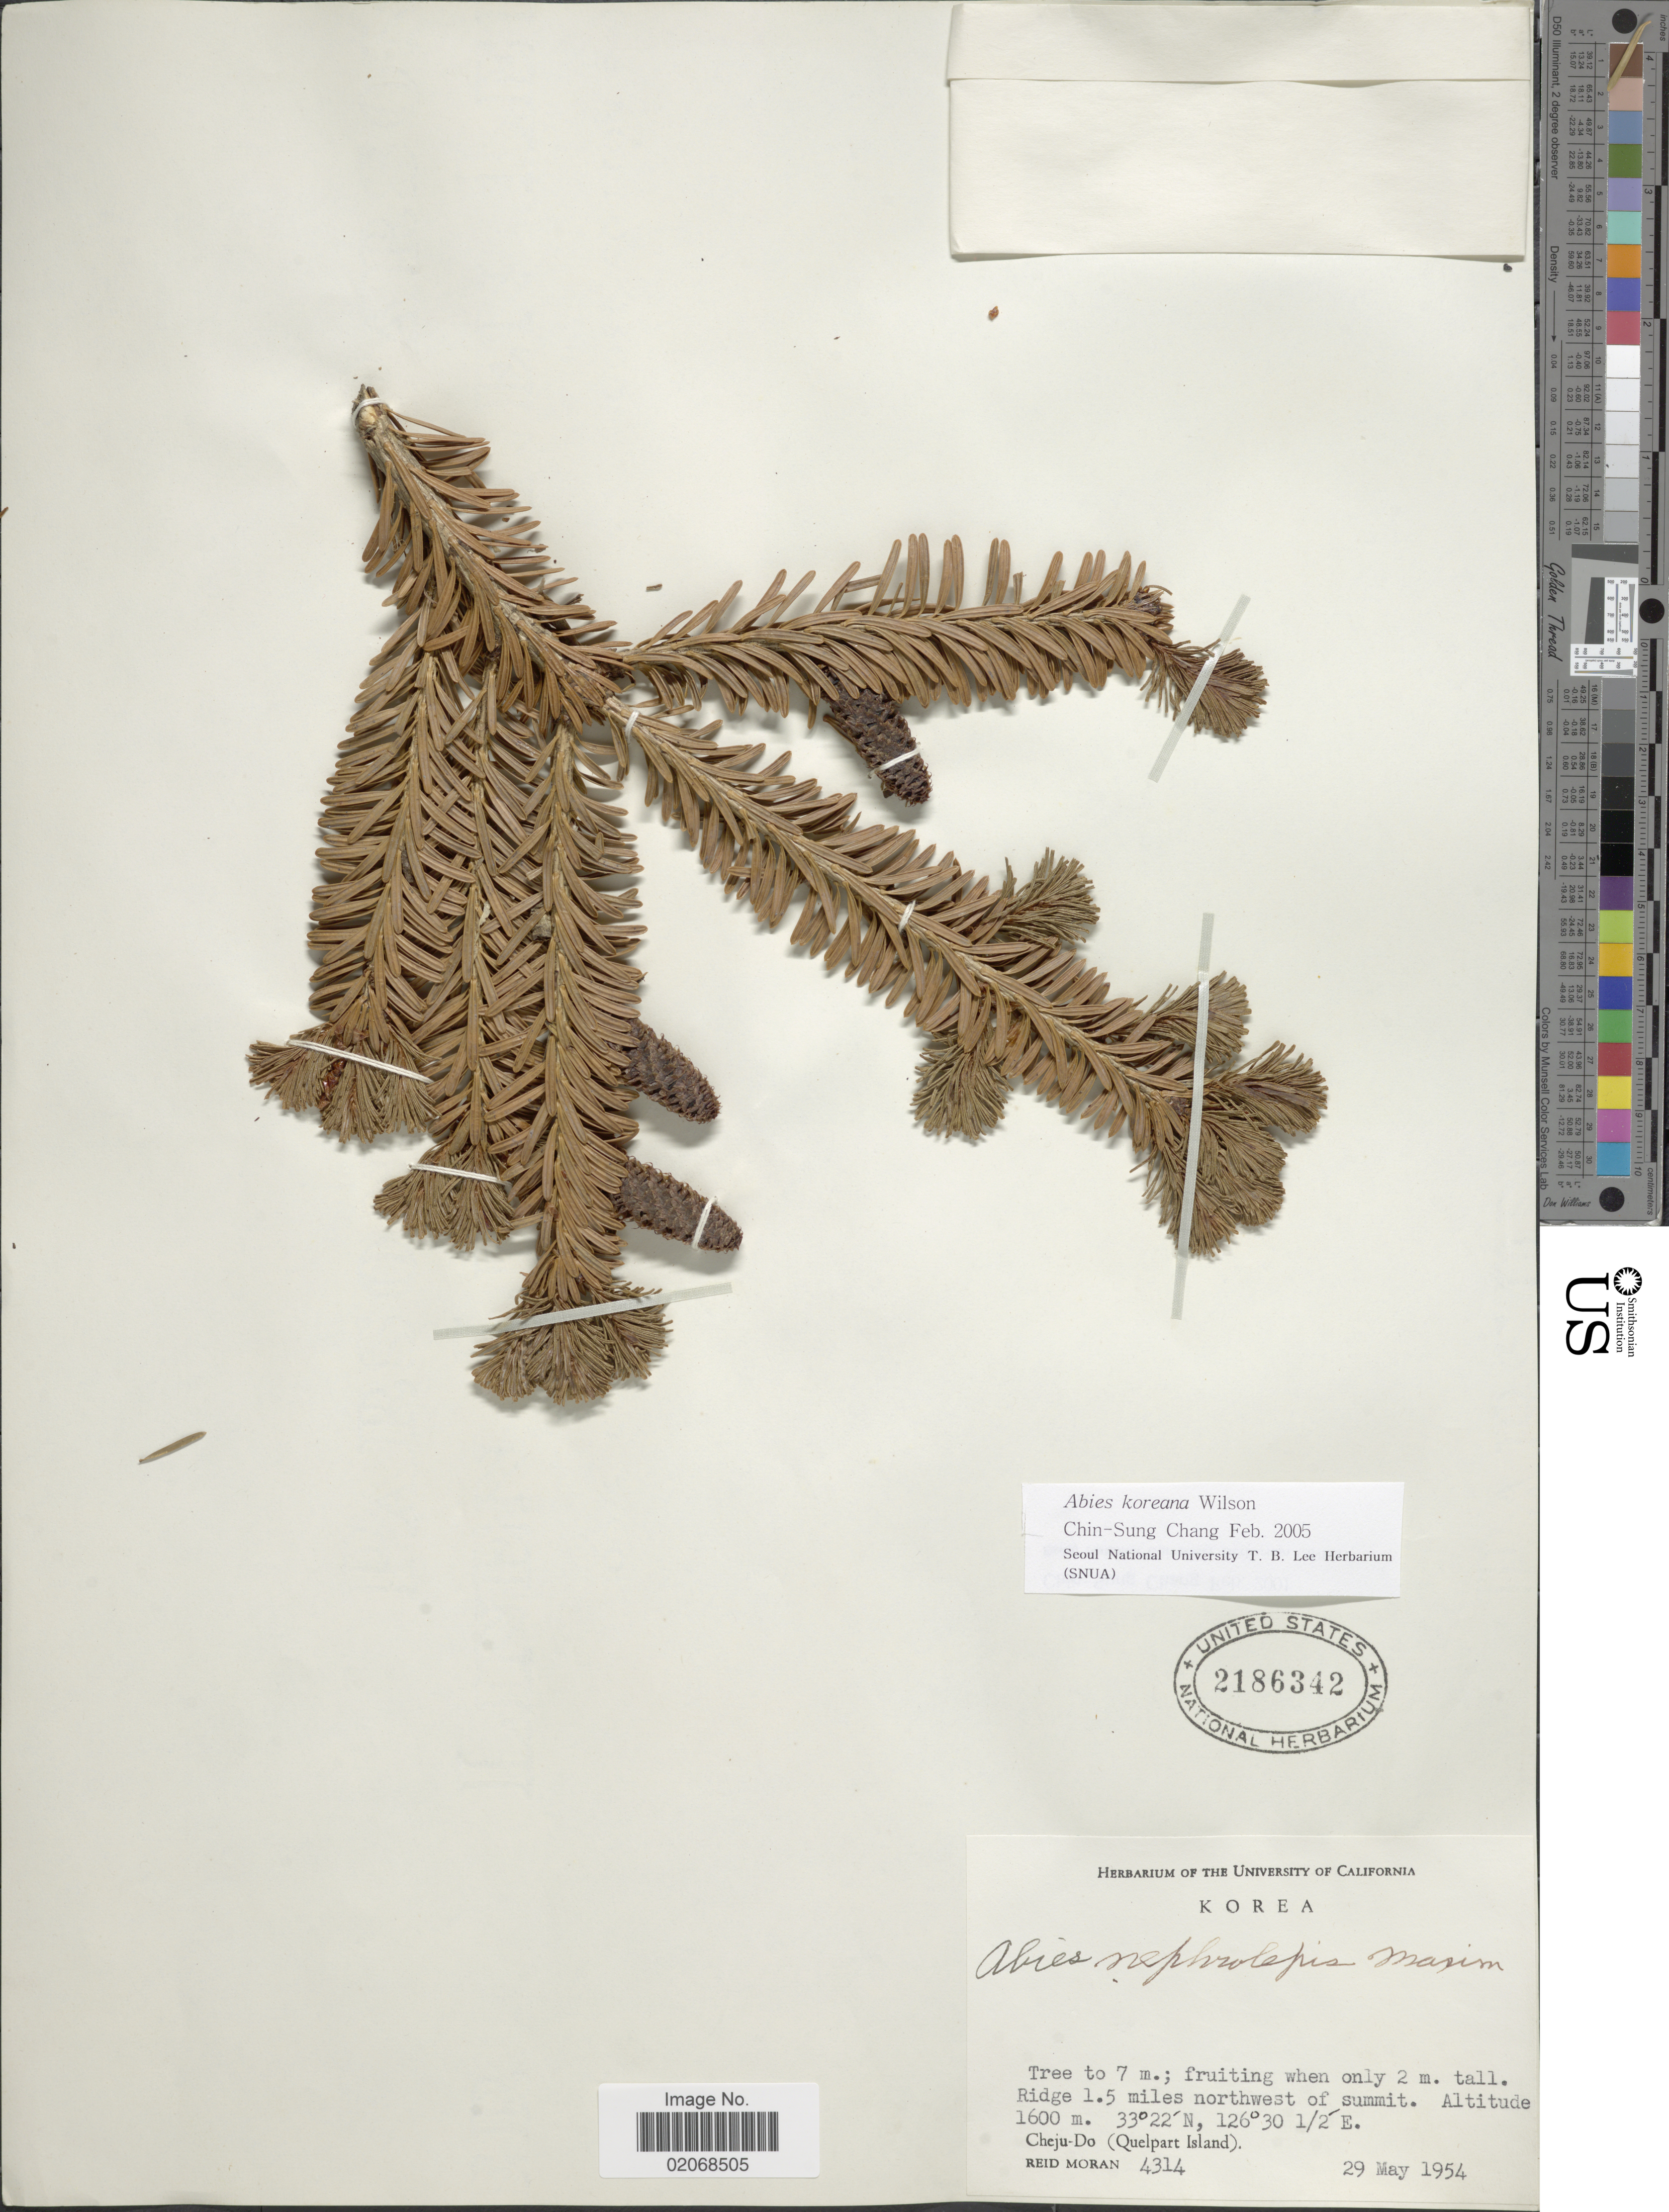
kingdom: Plantae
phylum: Tracheophyta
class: Pinopsida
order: Pinales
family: Pinaceae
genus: Abies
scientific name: Abies koreana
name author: E.H. Wilson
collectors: R. V. Moran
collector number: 4314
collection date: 1954-05-29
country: South Korea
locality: Ridge 1.5 miles northwest of summit, Chejo-Do (Quelpart Island)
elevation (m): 1600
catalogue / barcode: US 2186342